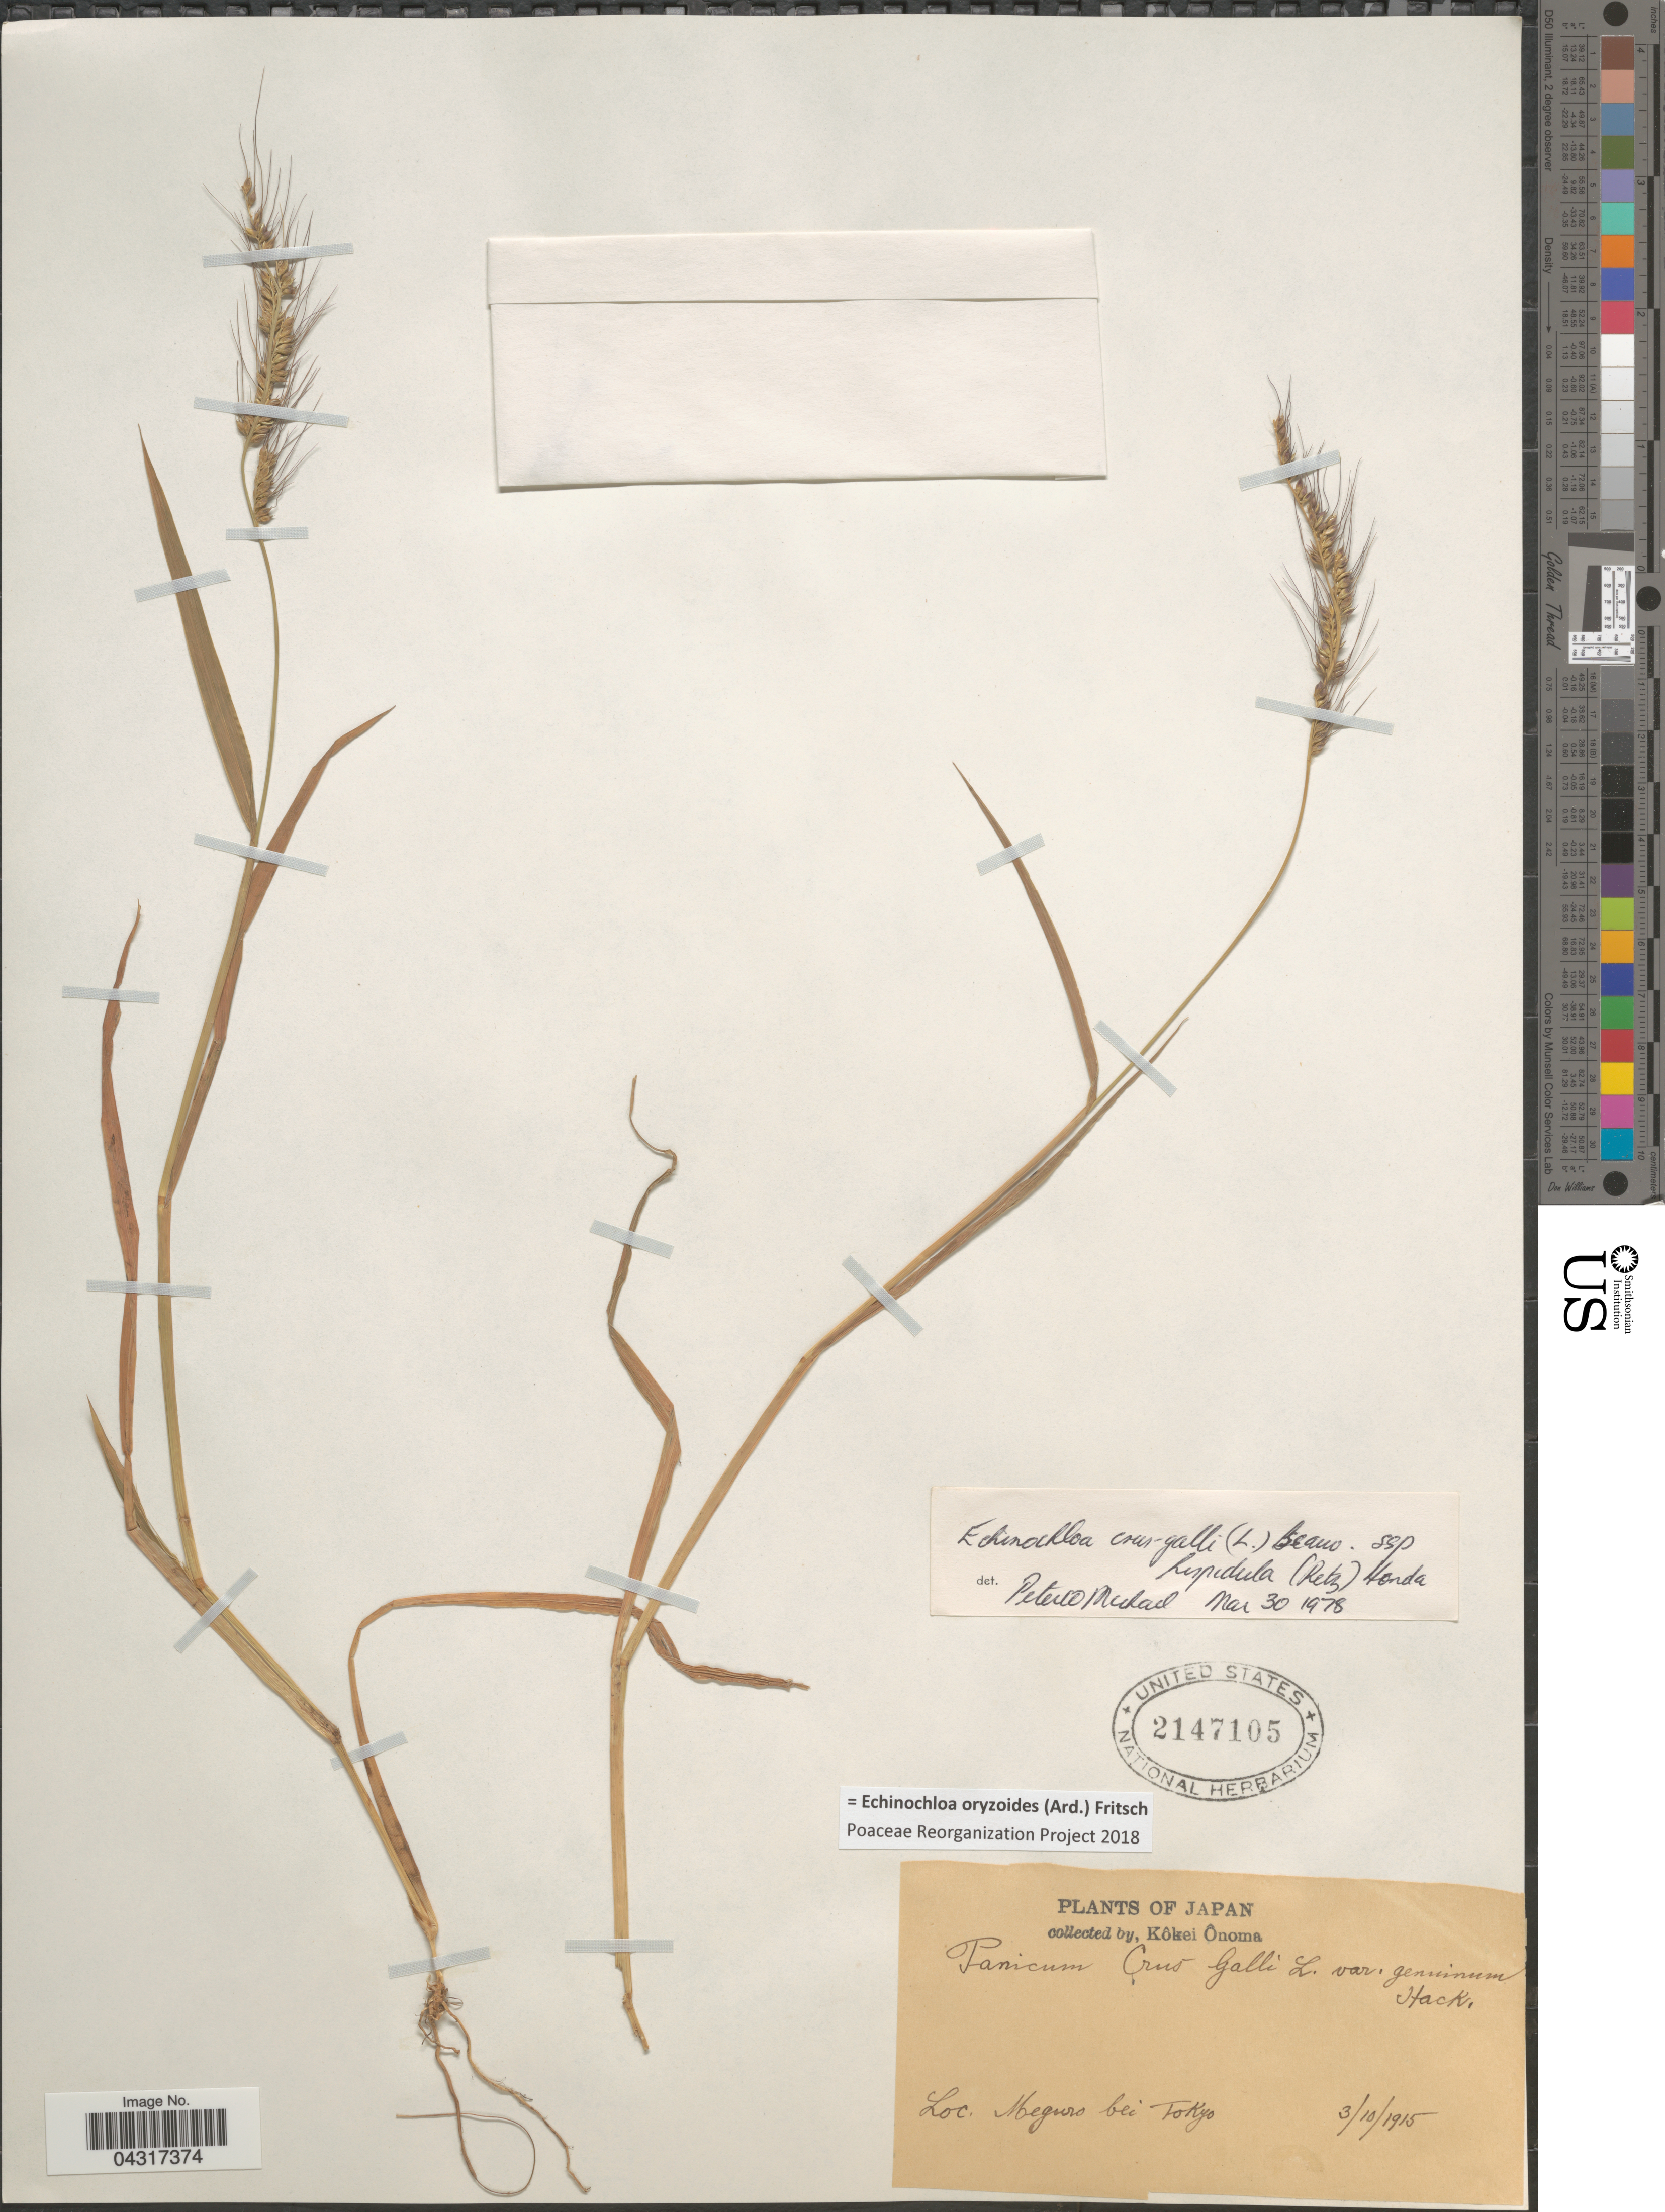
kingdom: Plantae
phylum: Tracheophyta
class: Liliopsida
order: Poales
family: Poaceae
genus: Echinochloa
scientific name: Echinochloa oryzoides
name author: (Ard.) Fritsch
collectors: K. Onoma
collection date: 1915-10-03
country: Japan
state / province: Tokyo, Federal City of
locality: Meguro bei Tokyo.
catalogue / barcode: US 2147105